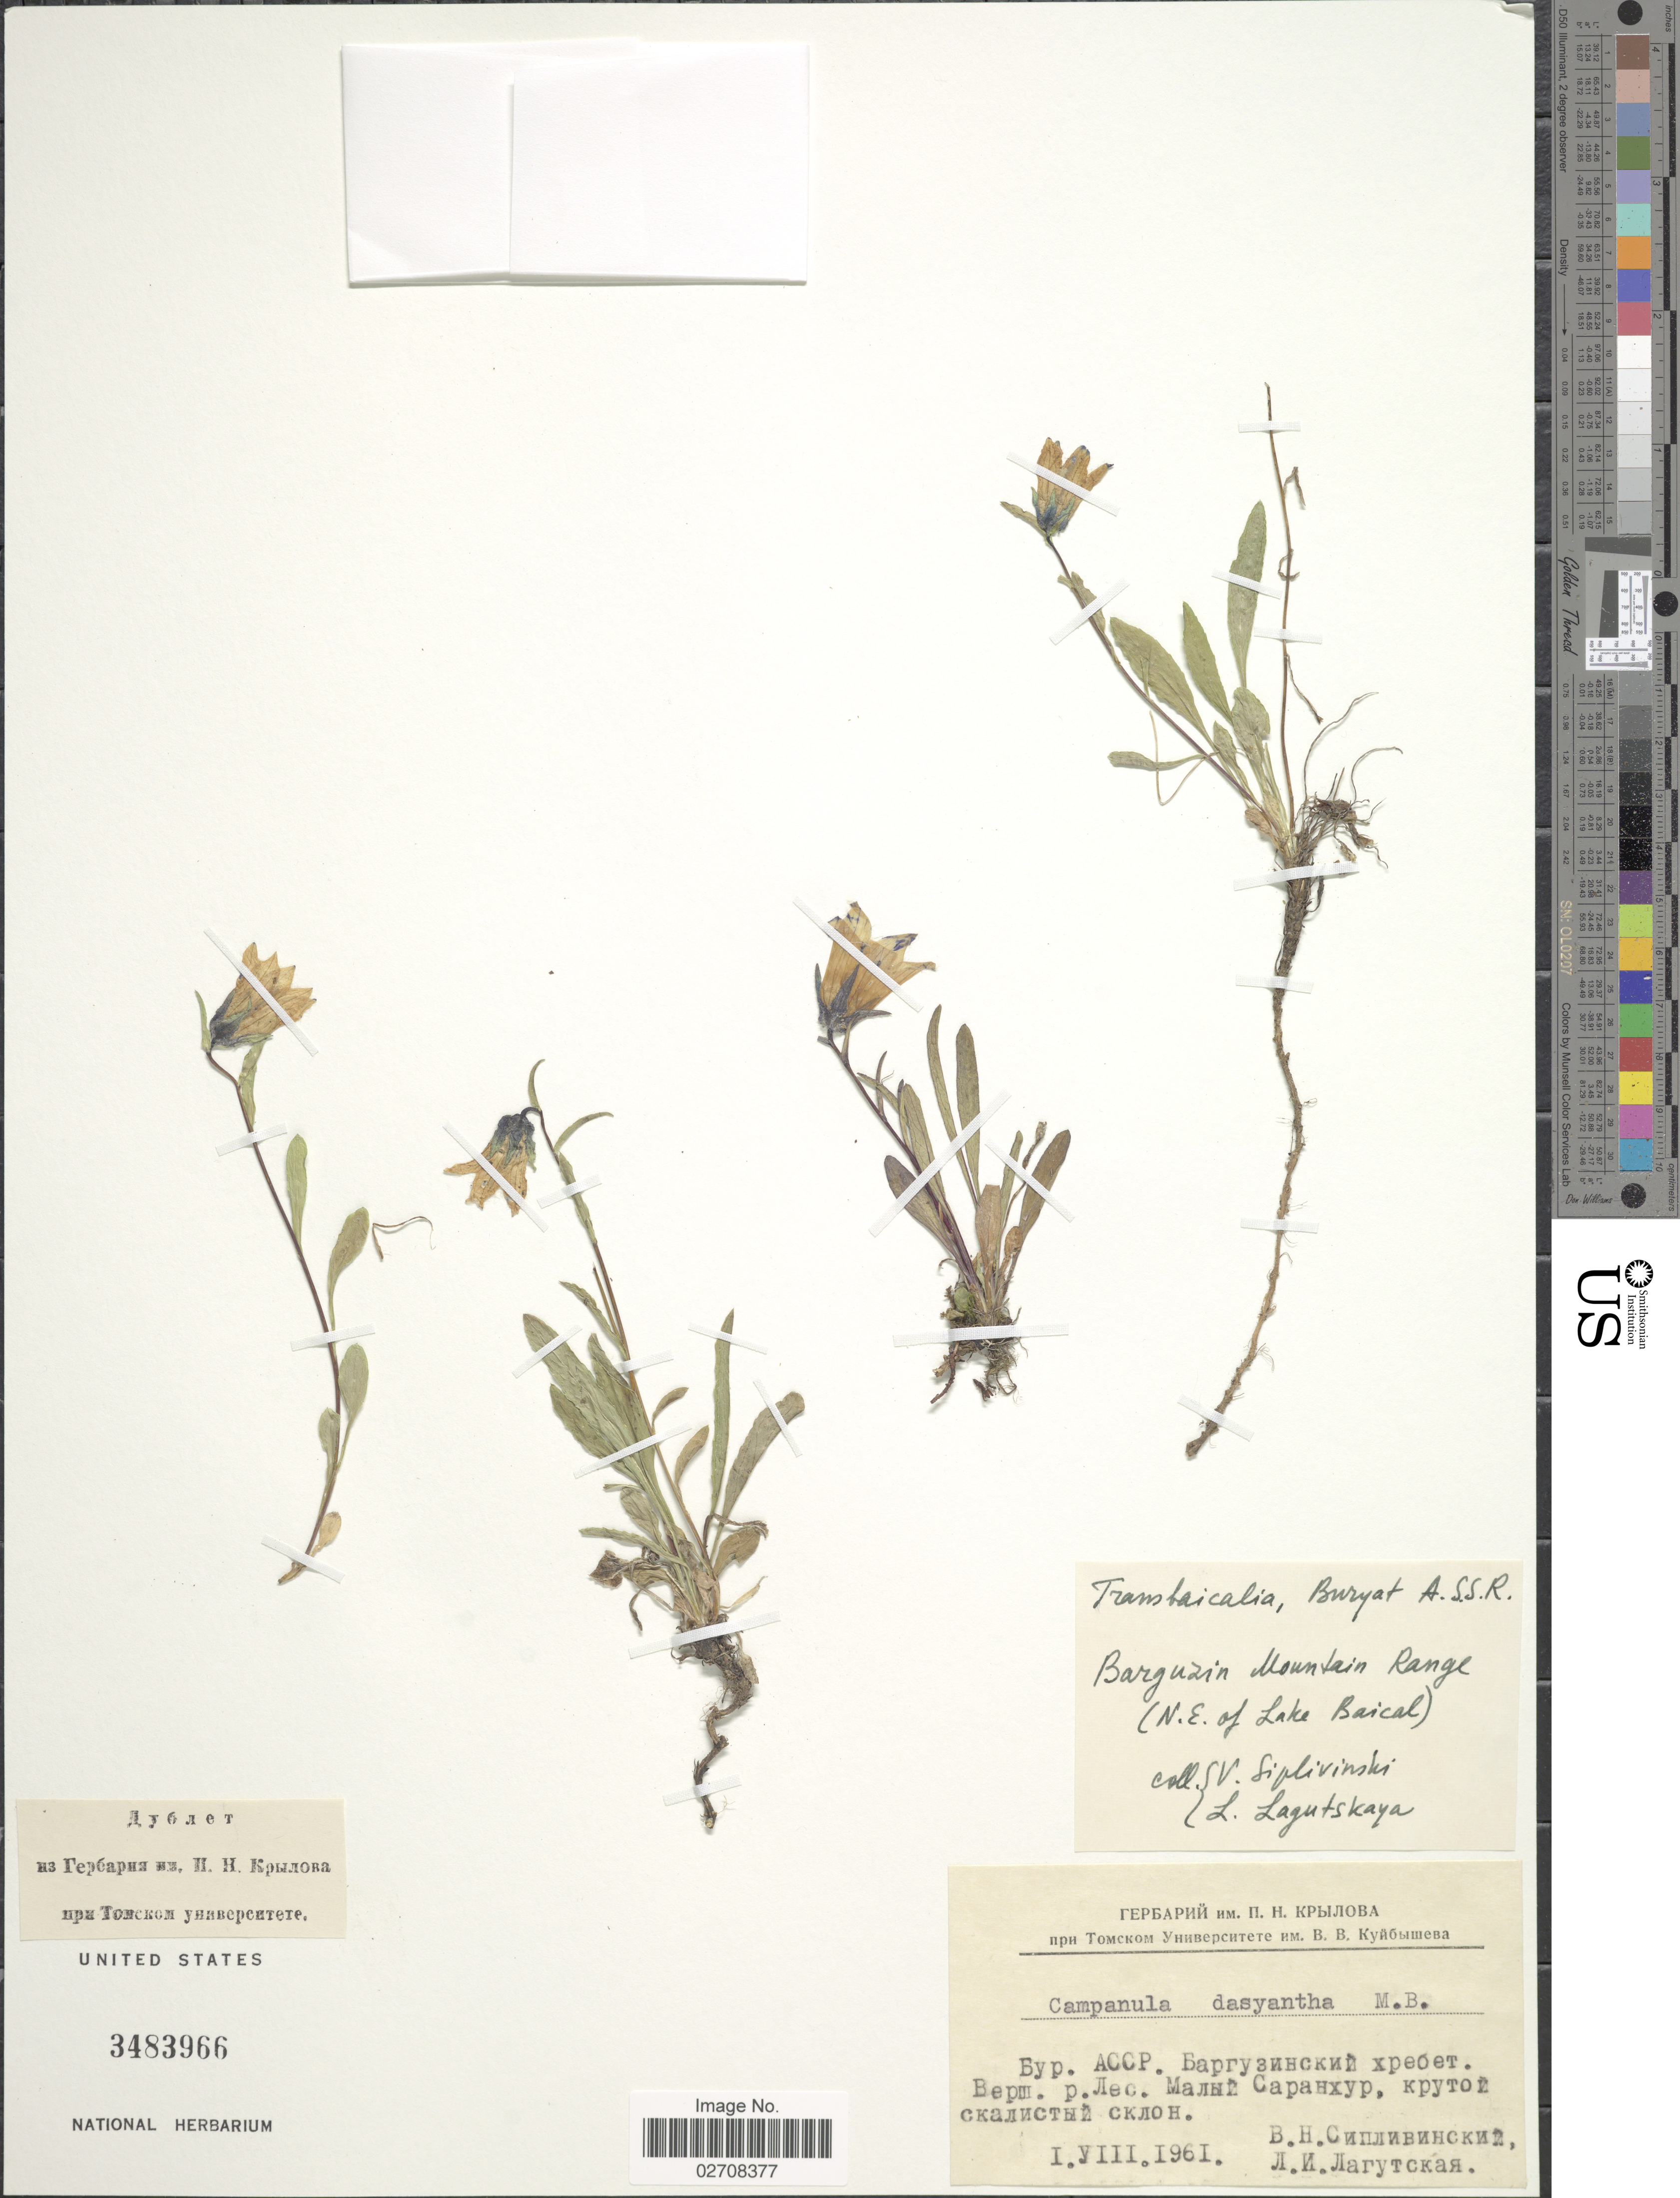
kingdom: Plantae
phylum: Tracheophyta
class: Magnoliopsida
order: Asterales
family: Campanulaceae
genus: Campanula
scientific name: Campanula dasyantha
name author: M. Bieb.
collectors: V. N. Siplivinsky & L. Lagutskaya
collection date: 1961-08-01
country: Russian Federation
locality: Trambaicalia, Buryat A.S.S.R.. Barguzin Mountain Range (N.E. of Lake Baical).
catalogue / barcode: US 3483966